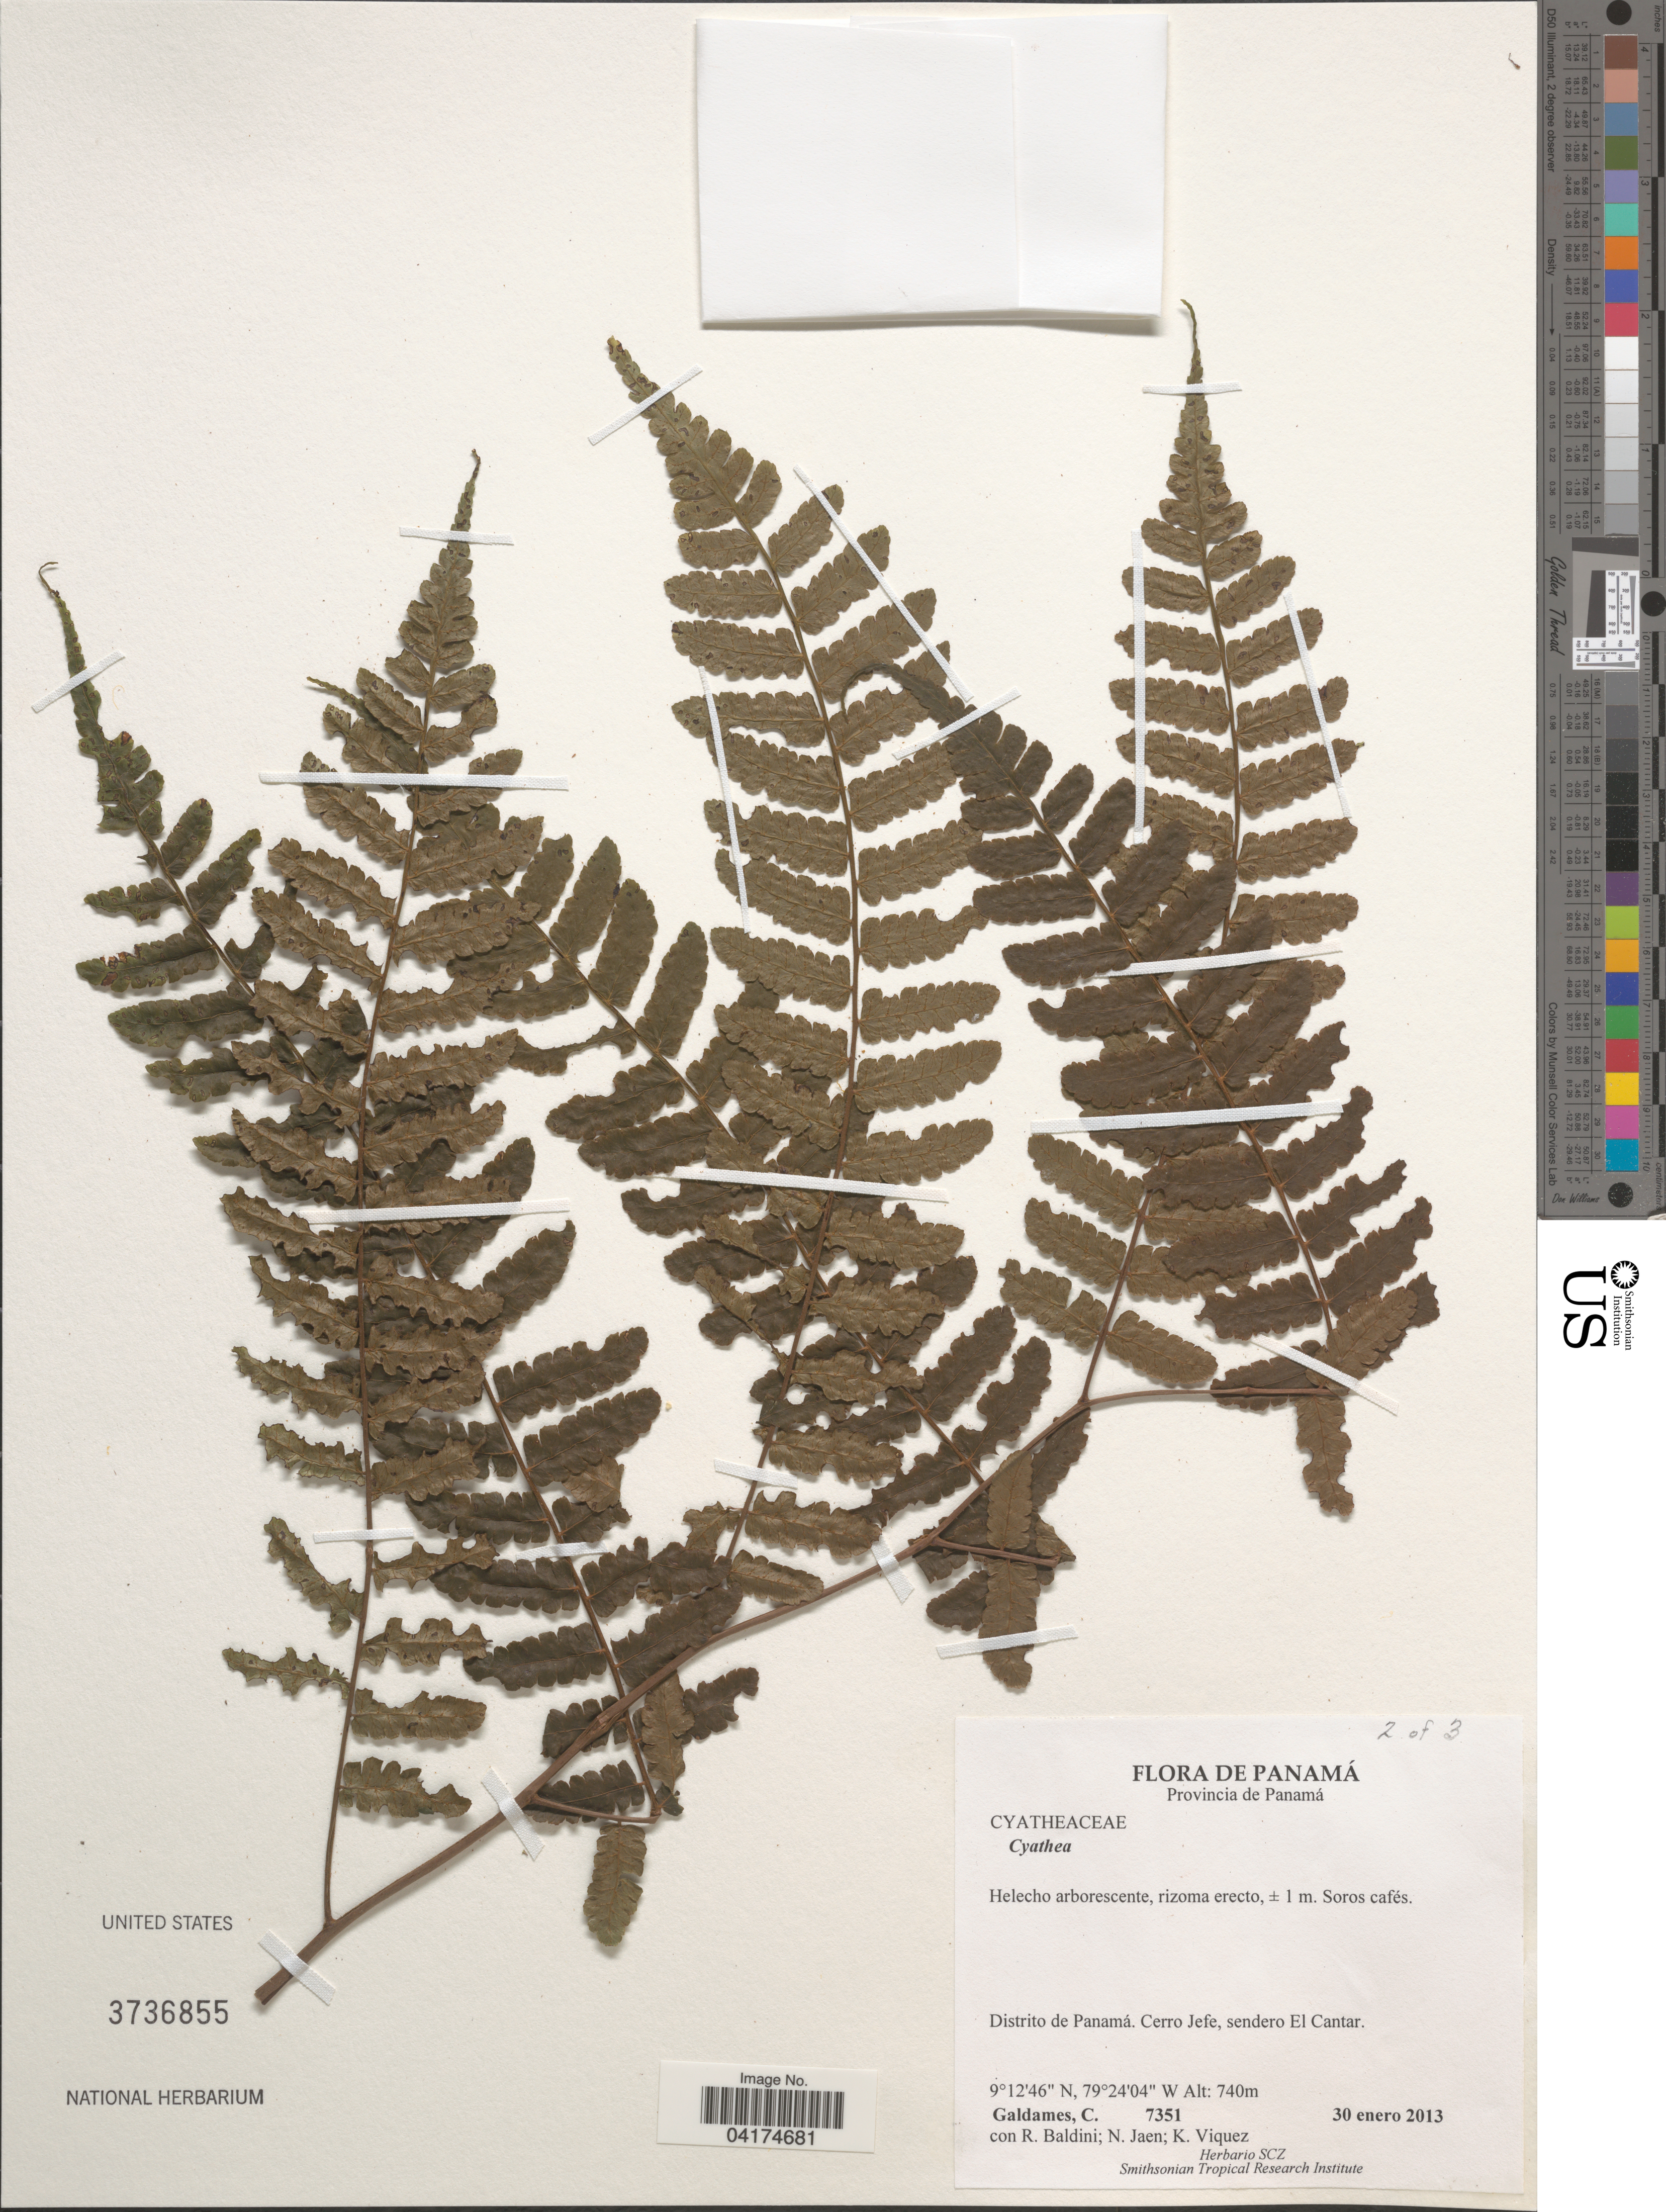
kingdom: Plantae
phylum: Tracheophyta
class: Polypodiopsida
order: Cyatheales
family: Cyatheaceae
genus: Cyathea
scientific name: Cyathea sp.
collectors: C. Galdames, R. Baldini, N. Jaén & K. Viquez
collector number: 7351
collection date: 2013-01-30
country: Panama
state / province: Panamá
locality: Distrito de Panamá. Cerro Jefe, sendero El Cantar.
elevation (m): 740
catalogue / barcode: US 3736855